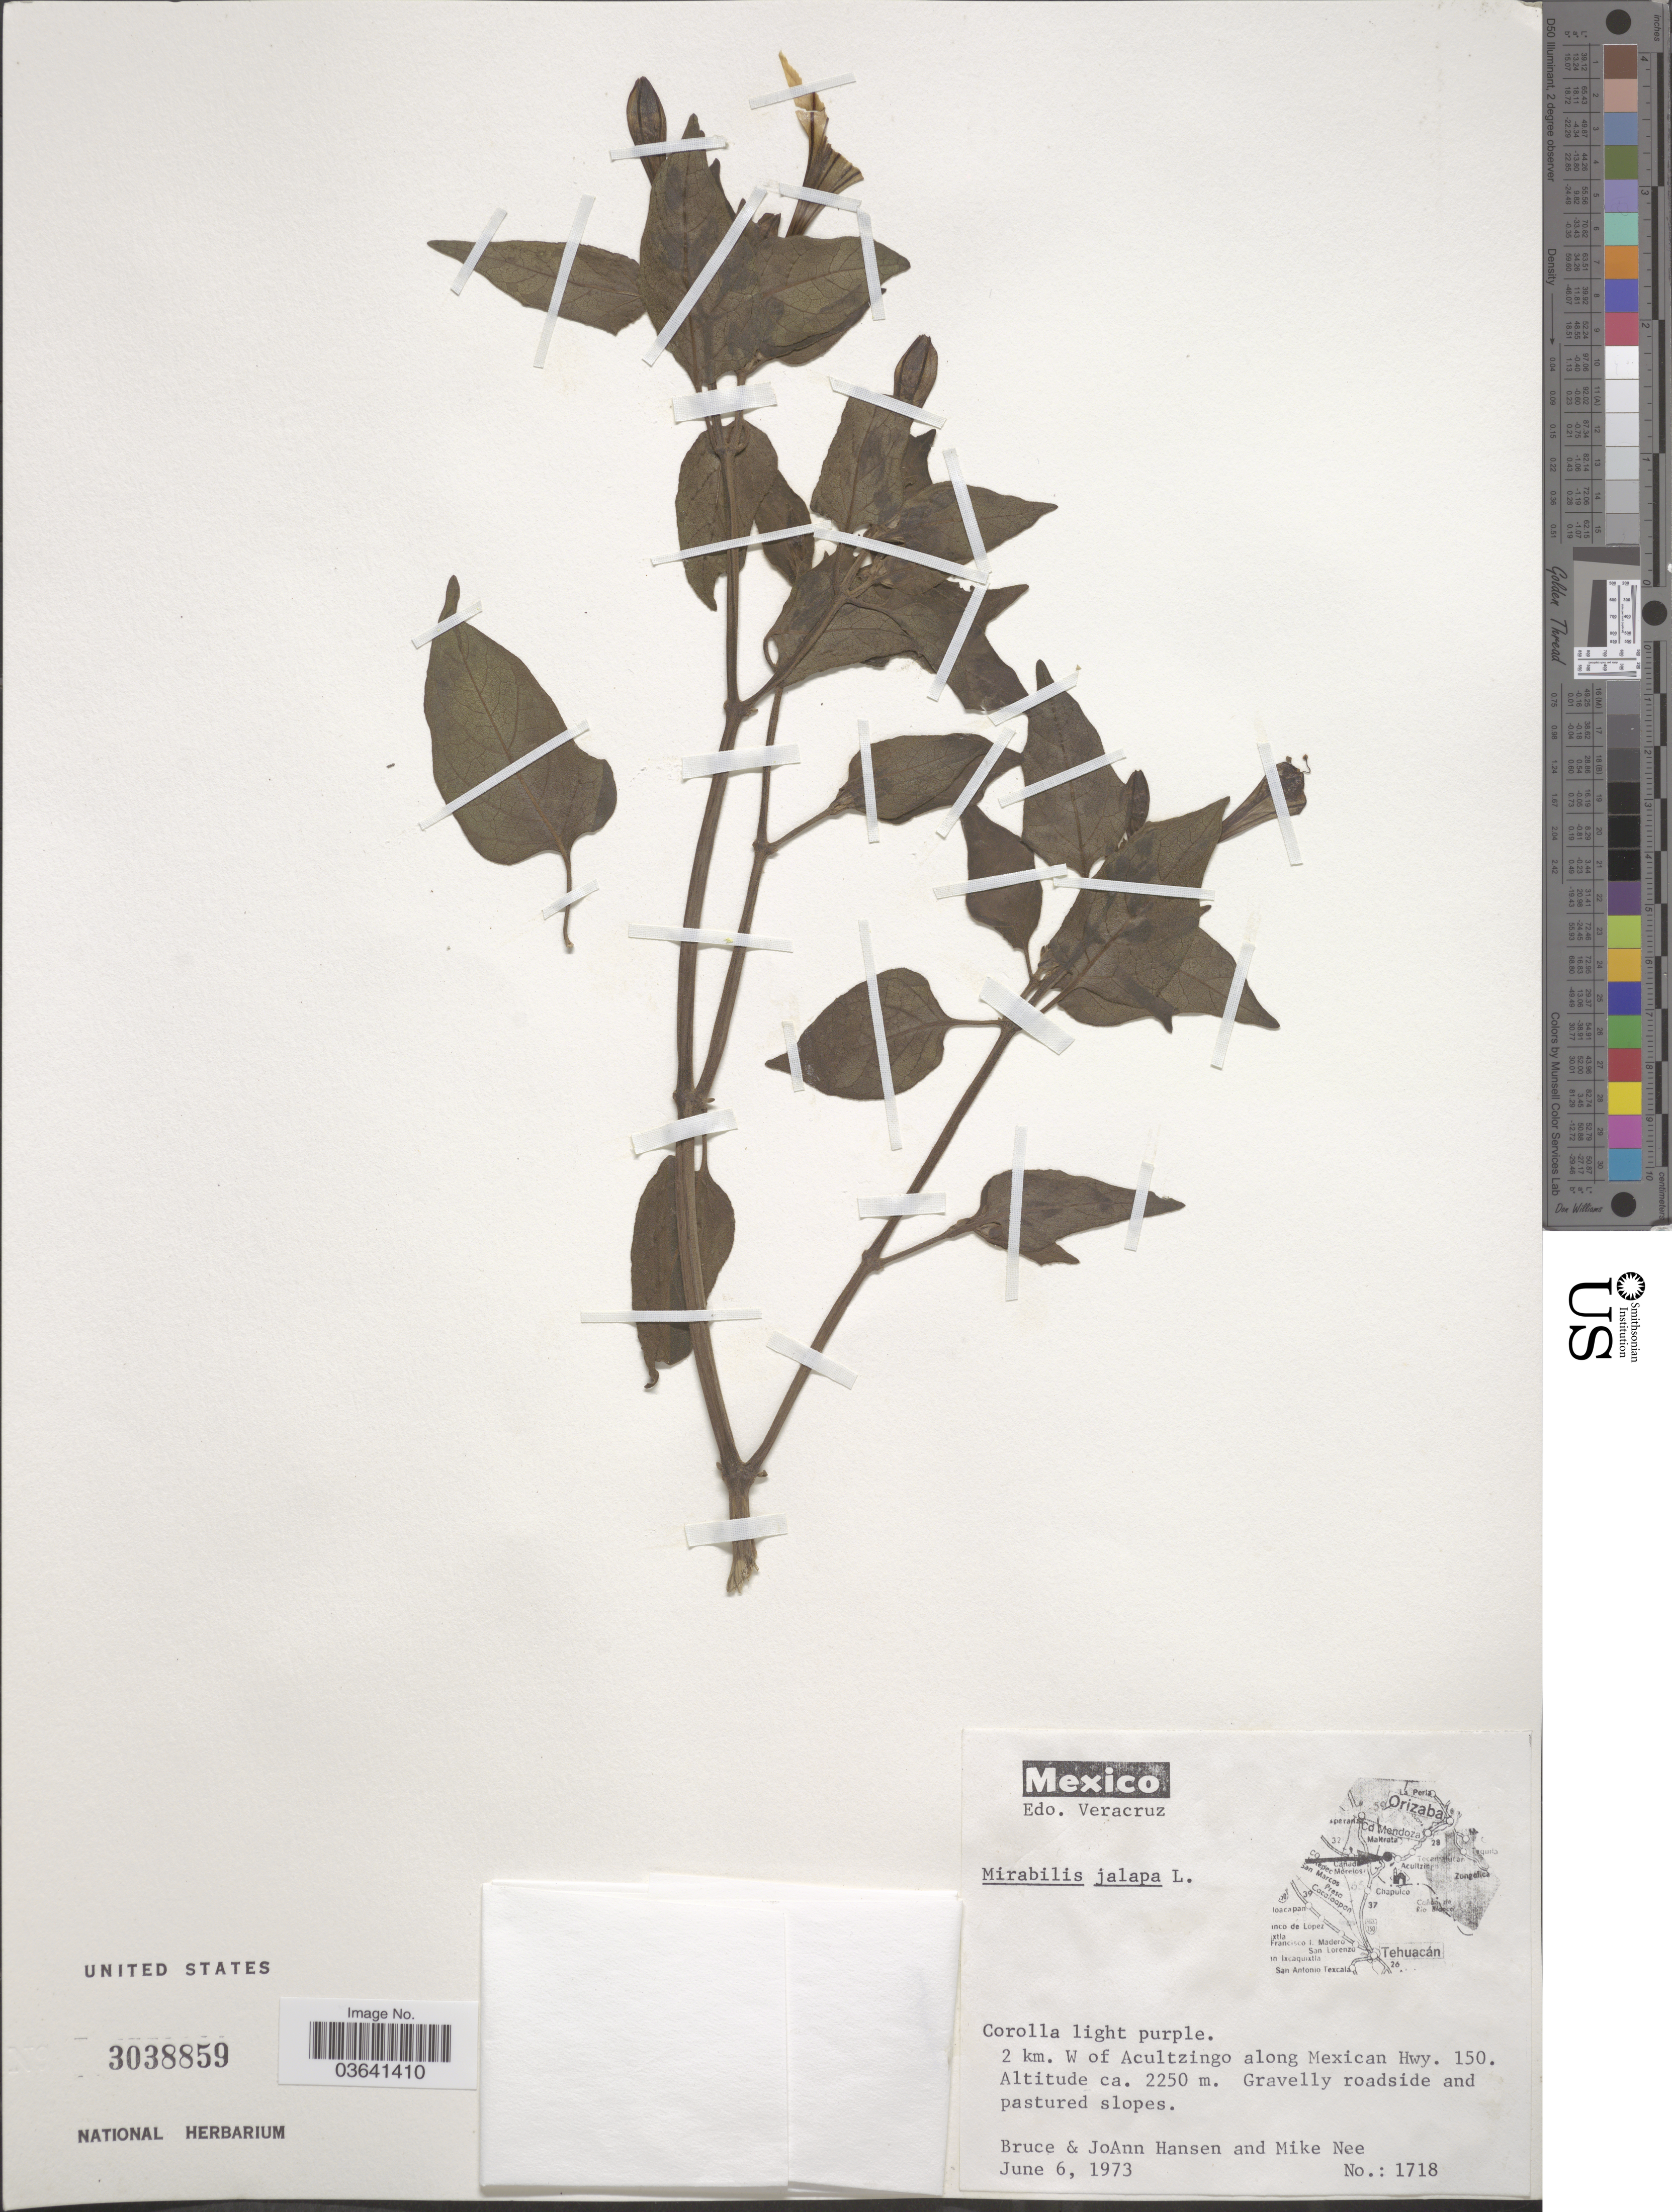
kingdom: Plantae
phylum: Tracheophyta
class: Magnoliopsida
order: Caryophyllales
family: Nyctaginaceae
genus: Mirabilis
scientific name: Mirabilis jalapa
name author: L.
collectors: B. Hansen, J. Hansen & M. Nee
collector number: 1718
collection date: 1973-06-06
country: Mexico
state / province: Veracruz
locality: Edo. Veracruz. 2 km. W of Acultzingo along Mexican Hwy. 150.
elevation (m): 2250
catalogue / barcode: US 3038859